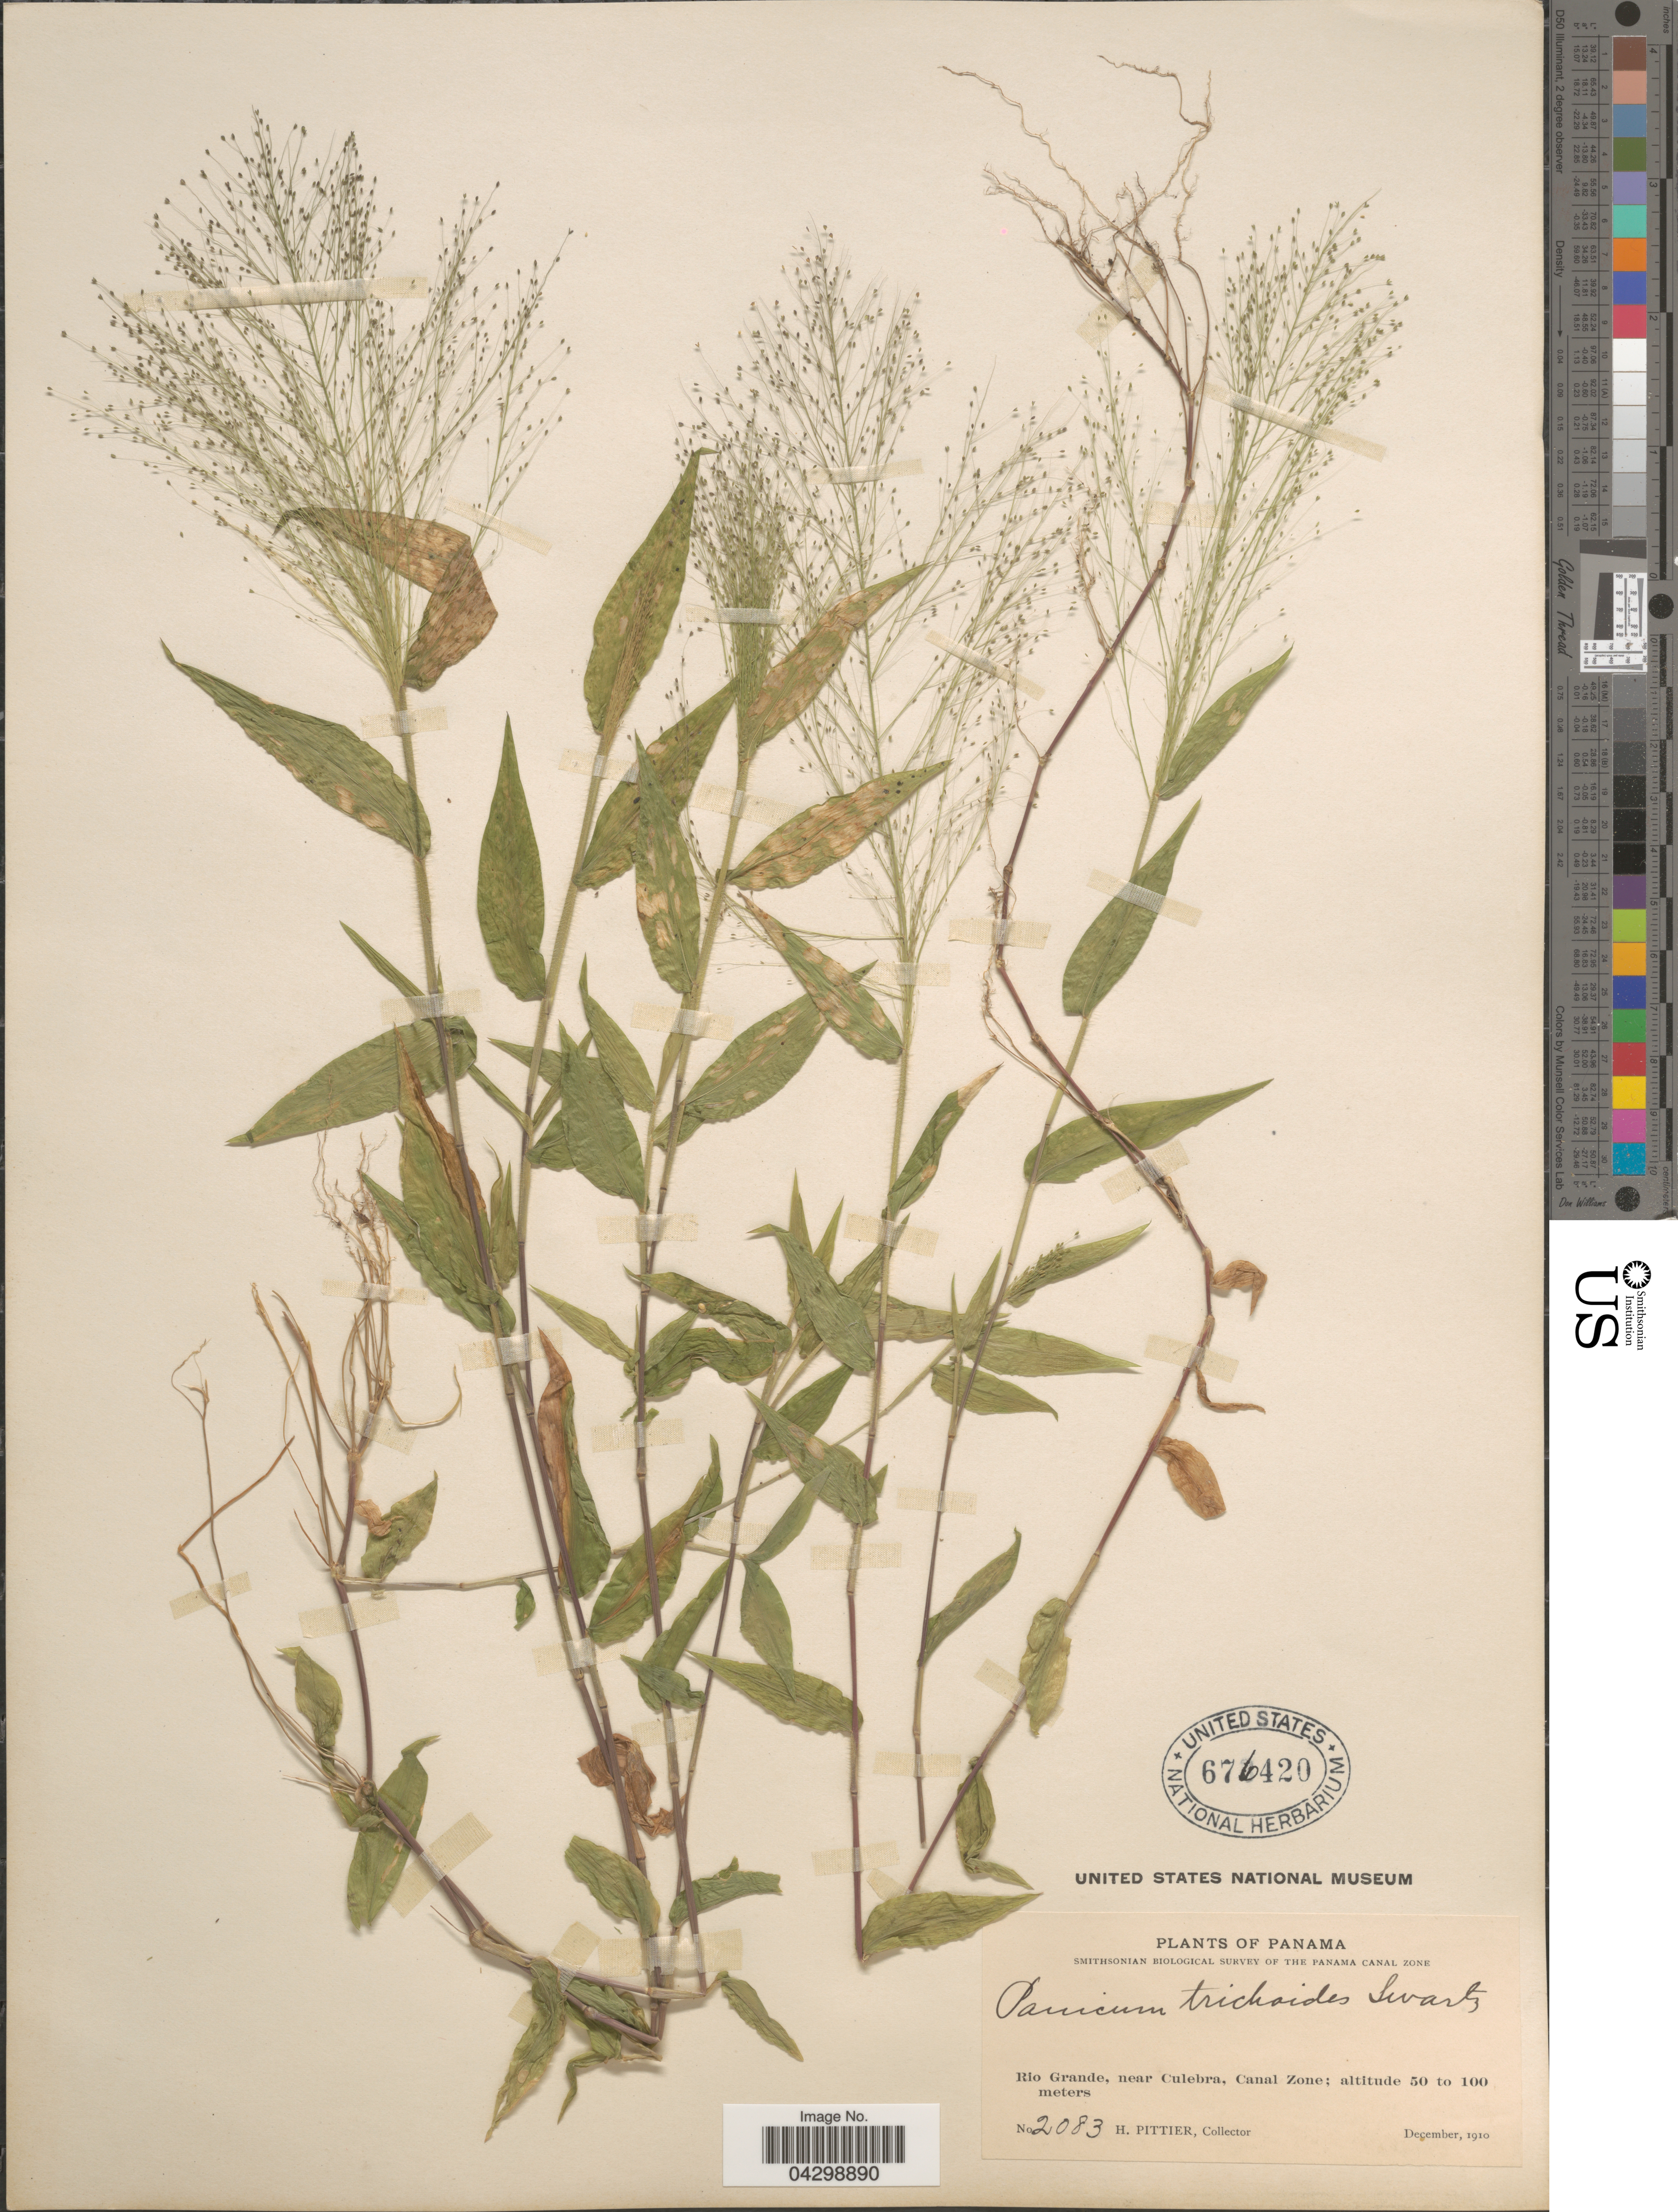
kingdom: Plantae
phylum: Tracheophyta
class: Liliopsida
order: Poales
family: Poaceae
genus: Panicum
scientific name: Panicum trichoides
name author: Sw.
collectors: H. F. Pittier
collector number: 2083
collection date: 1910-12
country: Panama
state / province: Colón / Panamá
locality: Smithsonian Biological Survey of the Panama Canal Zone. Rio Grande, near Culebra, Canal Zone.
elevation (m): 50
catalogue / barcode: US 676420